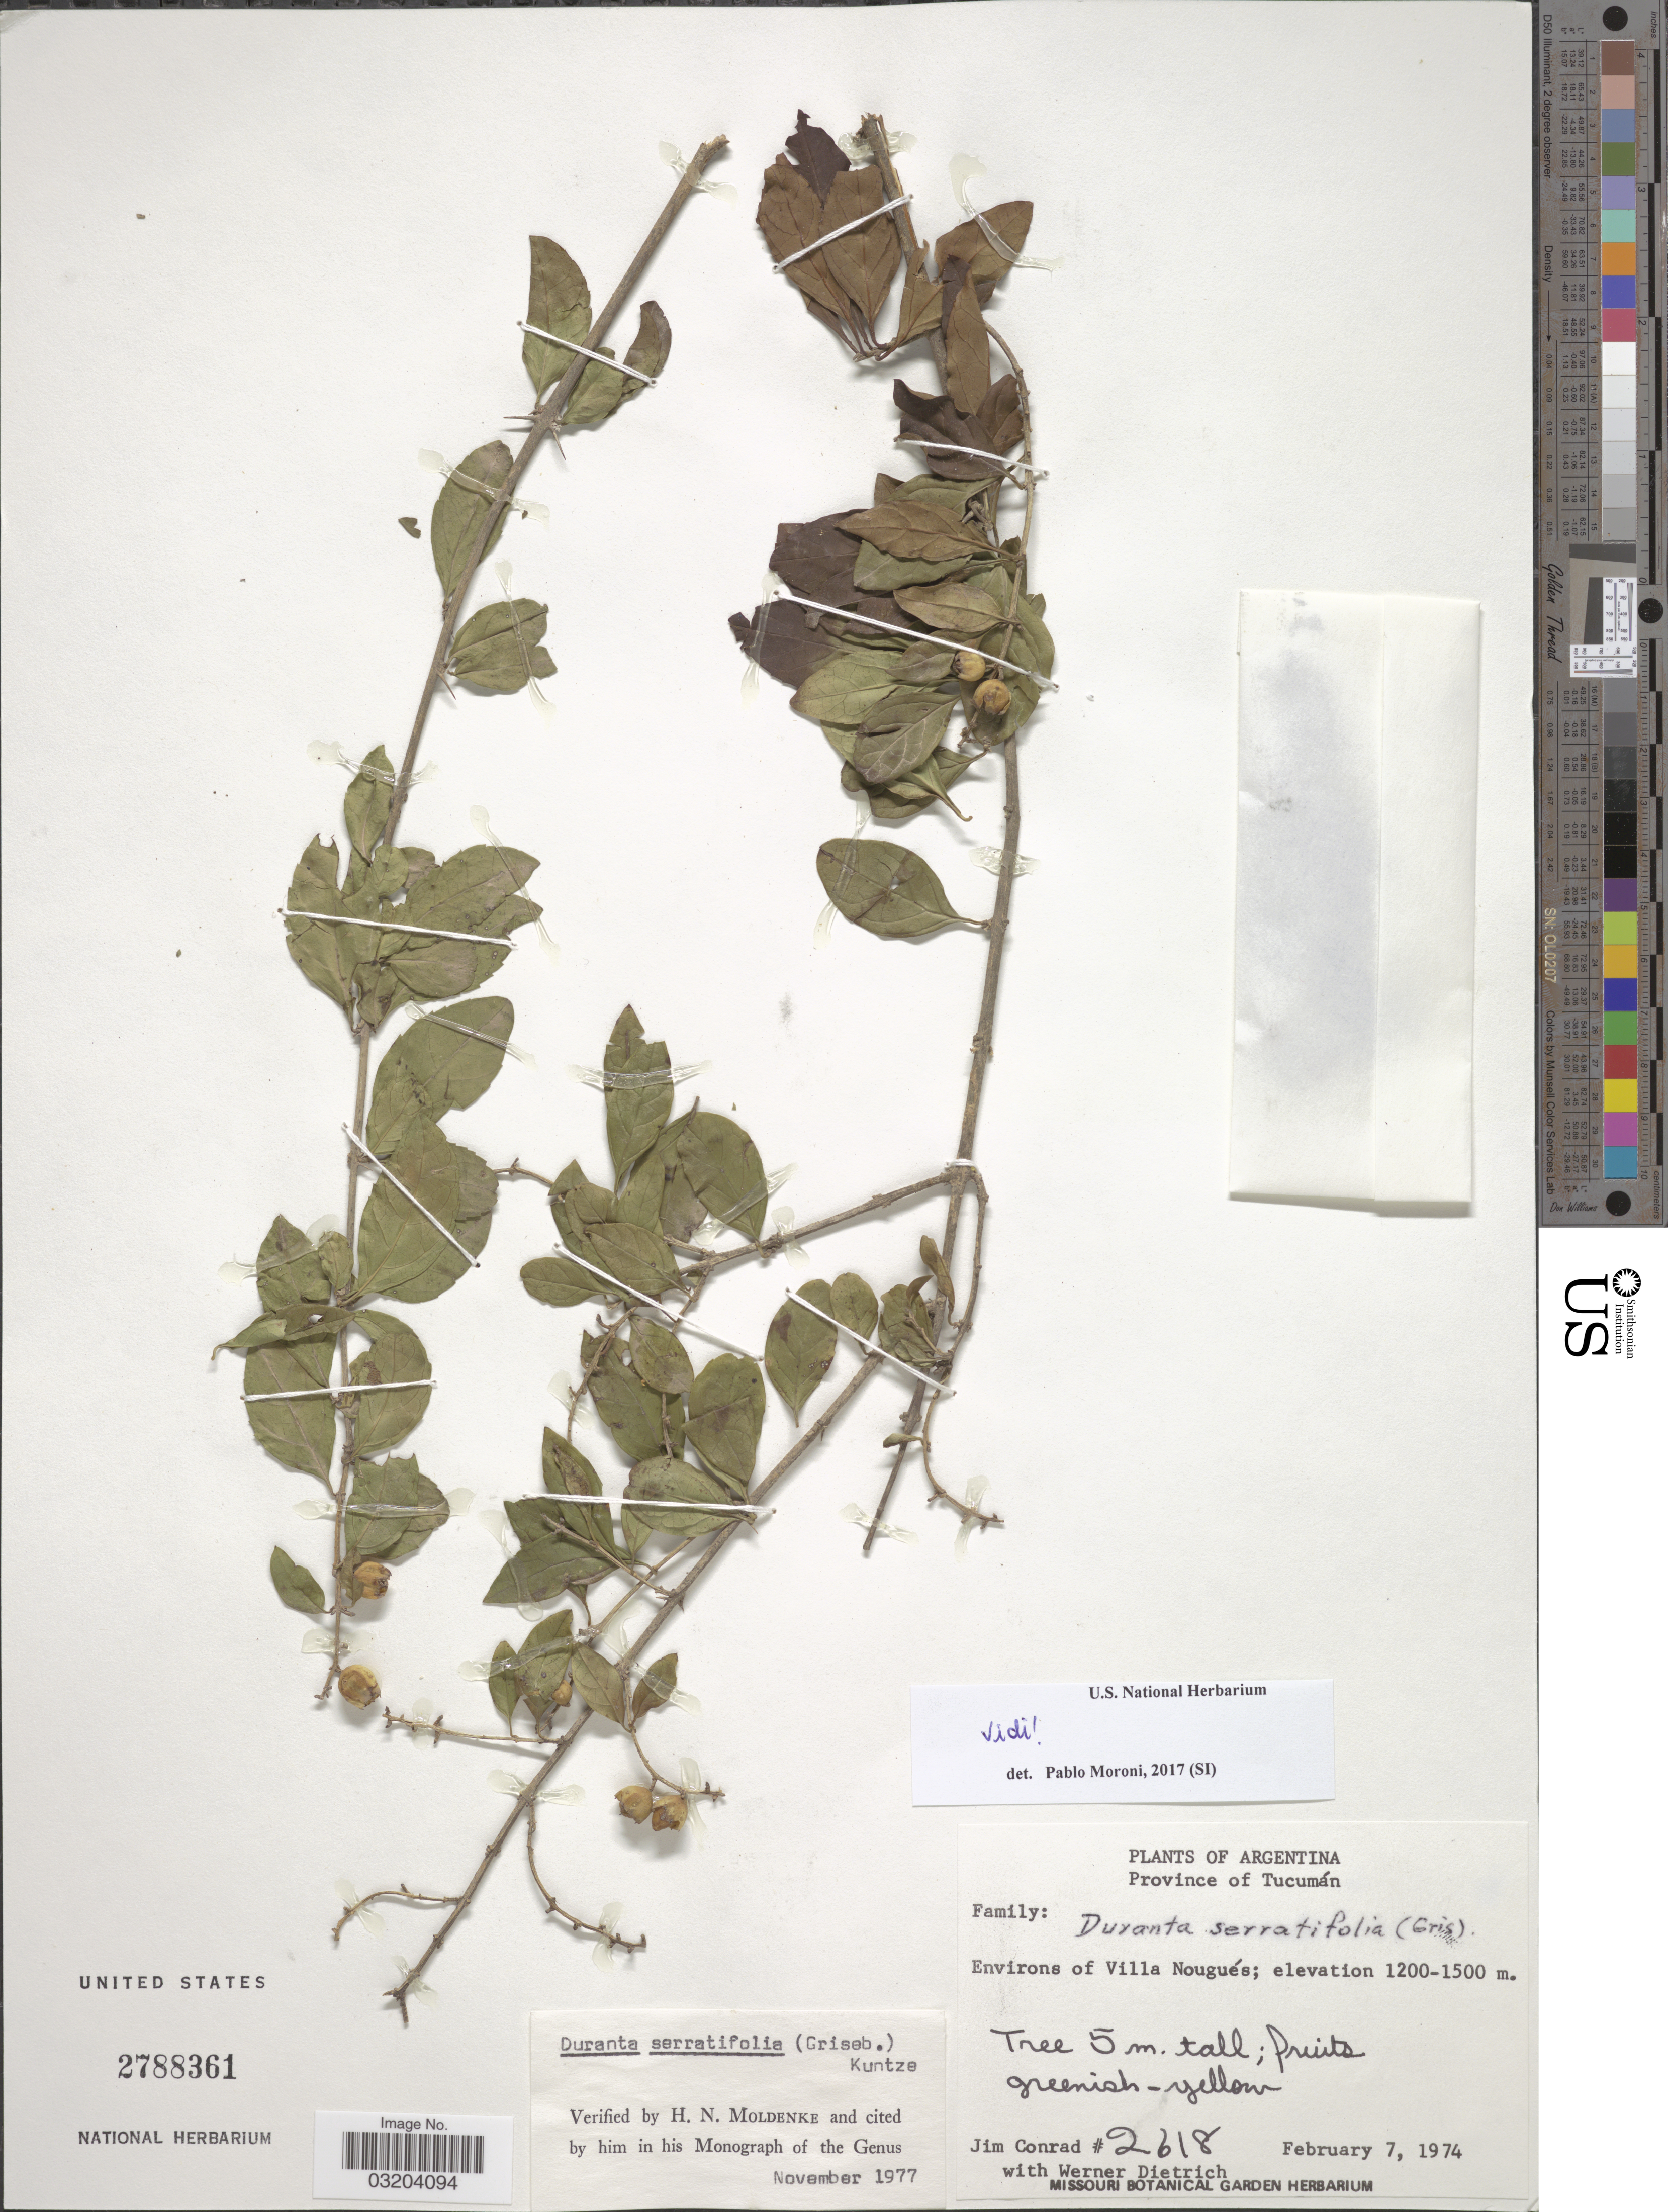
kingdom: Plantae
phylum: Tracheophyta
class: Magnoliopsida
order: Lamiales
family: Verbenaceae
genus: Duranta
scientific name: Duranta serratifolia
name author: (Griseb.) Kuntze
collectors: J. Conrad & W. Dietrich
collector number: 2618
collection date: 1974-02-07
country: Argentina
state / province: Tucuman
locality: Environs of Villa Nougués.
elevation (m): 1200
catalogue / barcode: US 2788361